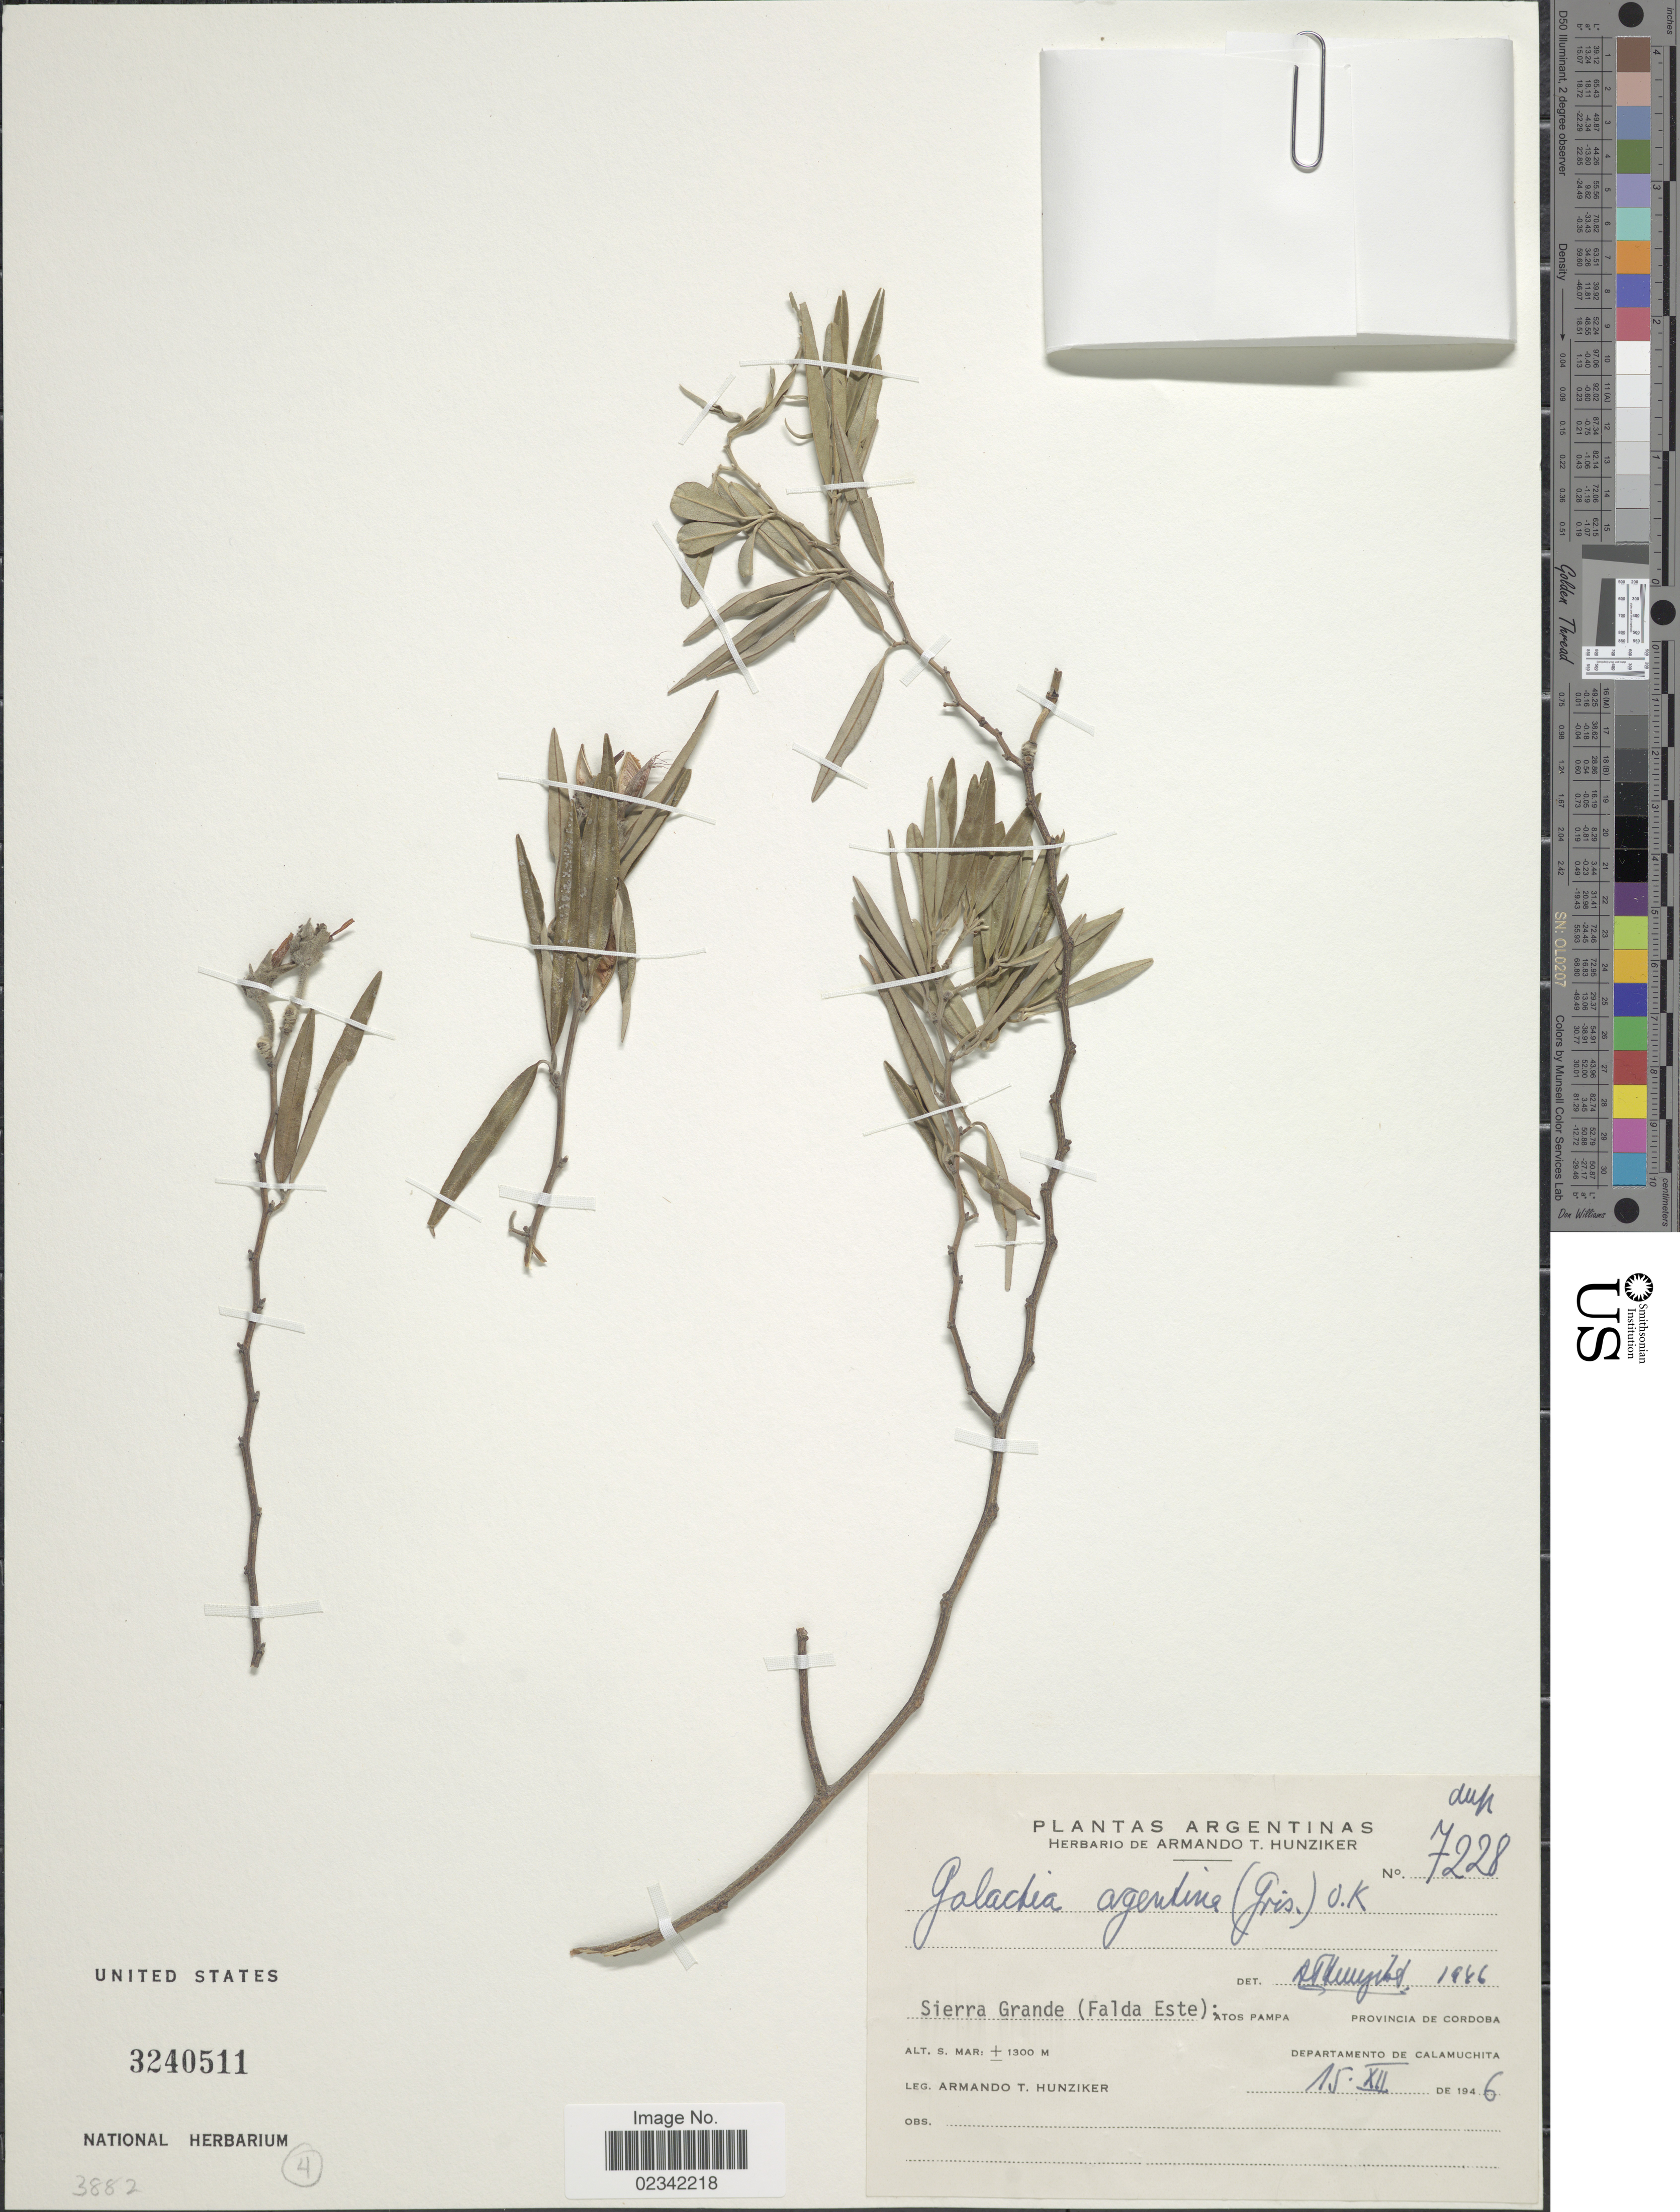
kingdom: Plantae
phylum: Tracheophyta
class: Magnoliopsida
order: Fabales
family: Fabaceae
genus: Galactia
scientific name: Galactia argentea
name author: Brandegee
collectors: A. T. Hunziker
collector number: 7228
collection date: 1946-12-15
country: Argentina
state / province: Cordoba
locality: Sierra Grande (Falda Este), Atos Pampa, Provincia de Cordoba, Departamento de Calamuchita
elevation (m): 1300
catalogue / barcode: US 3240511